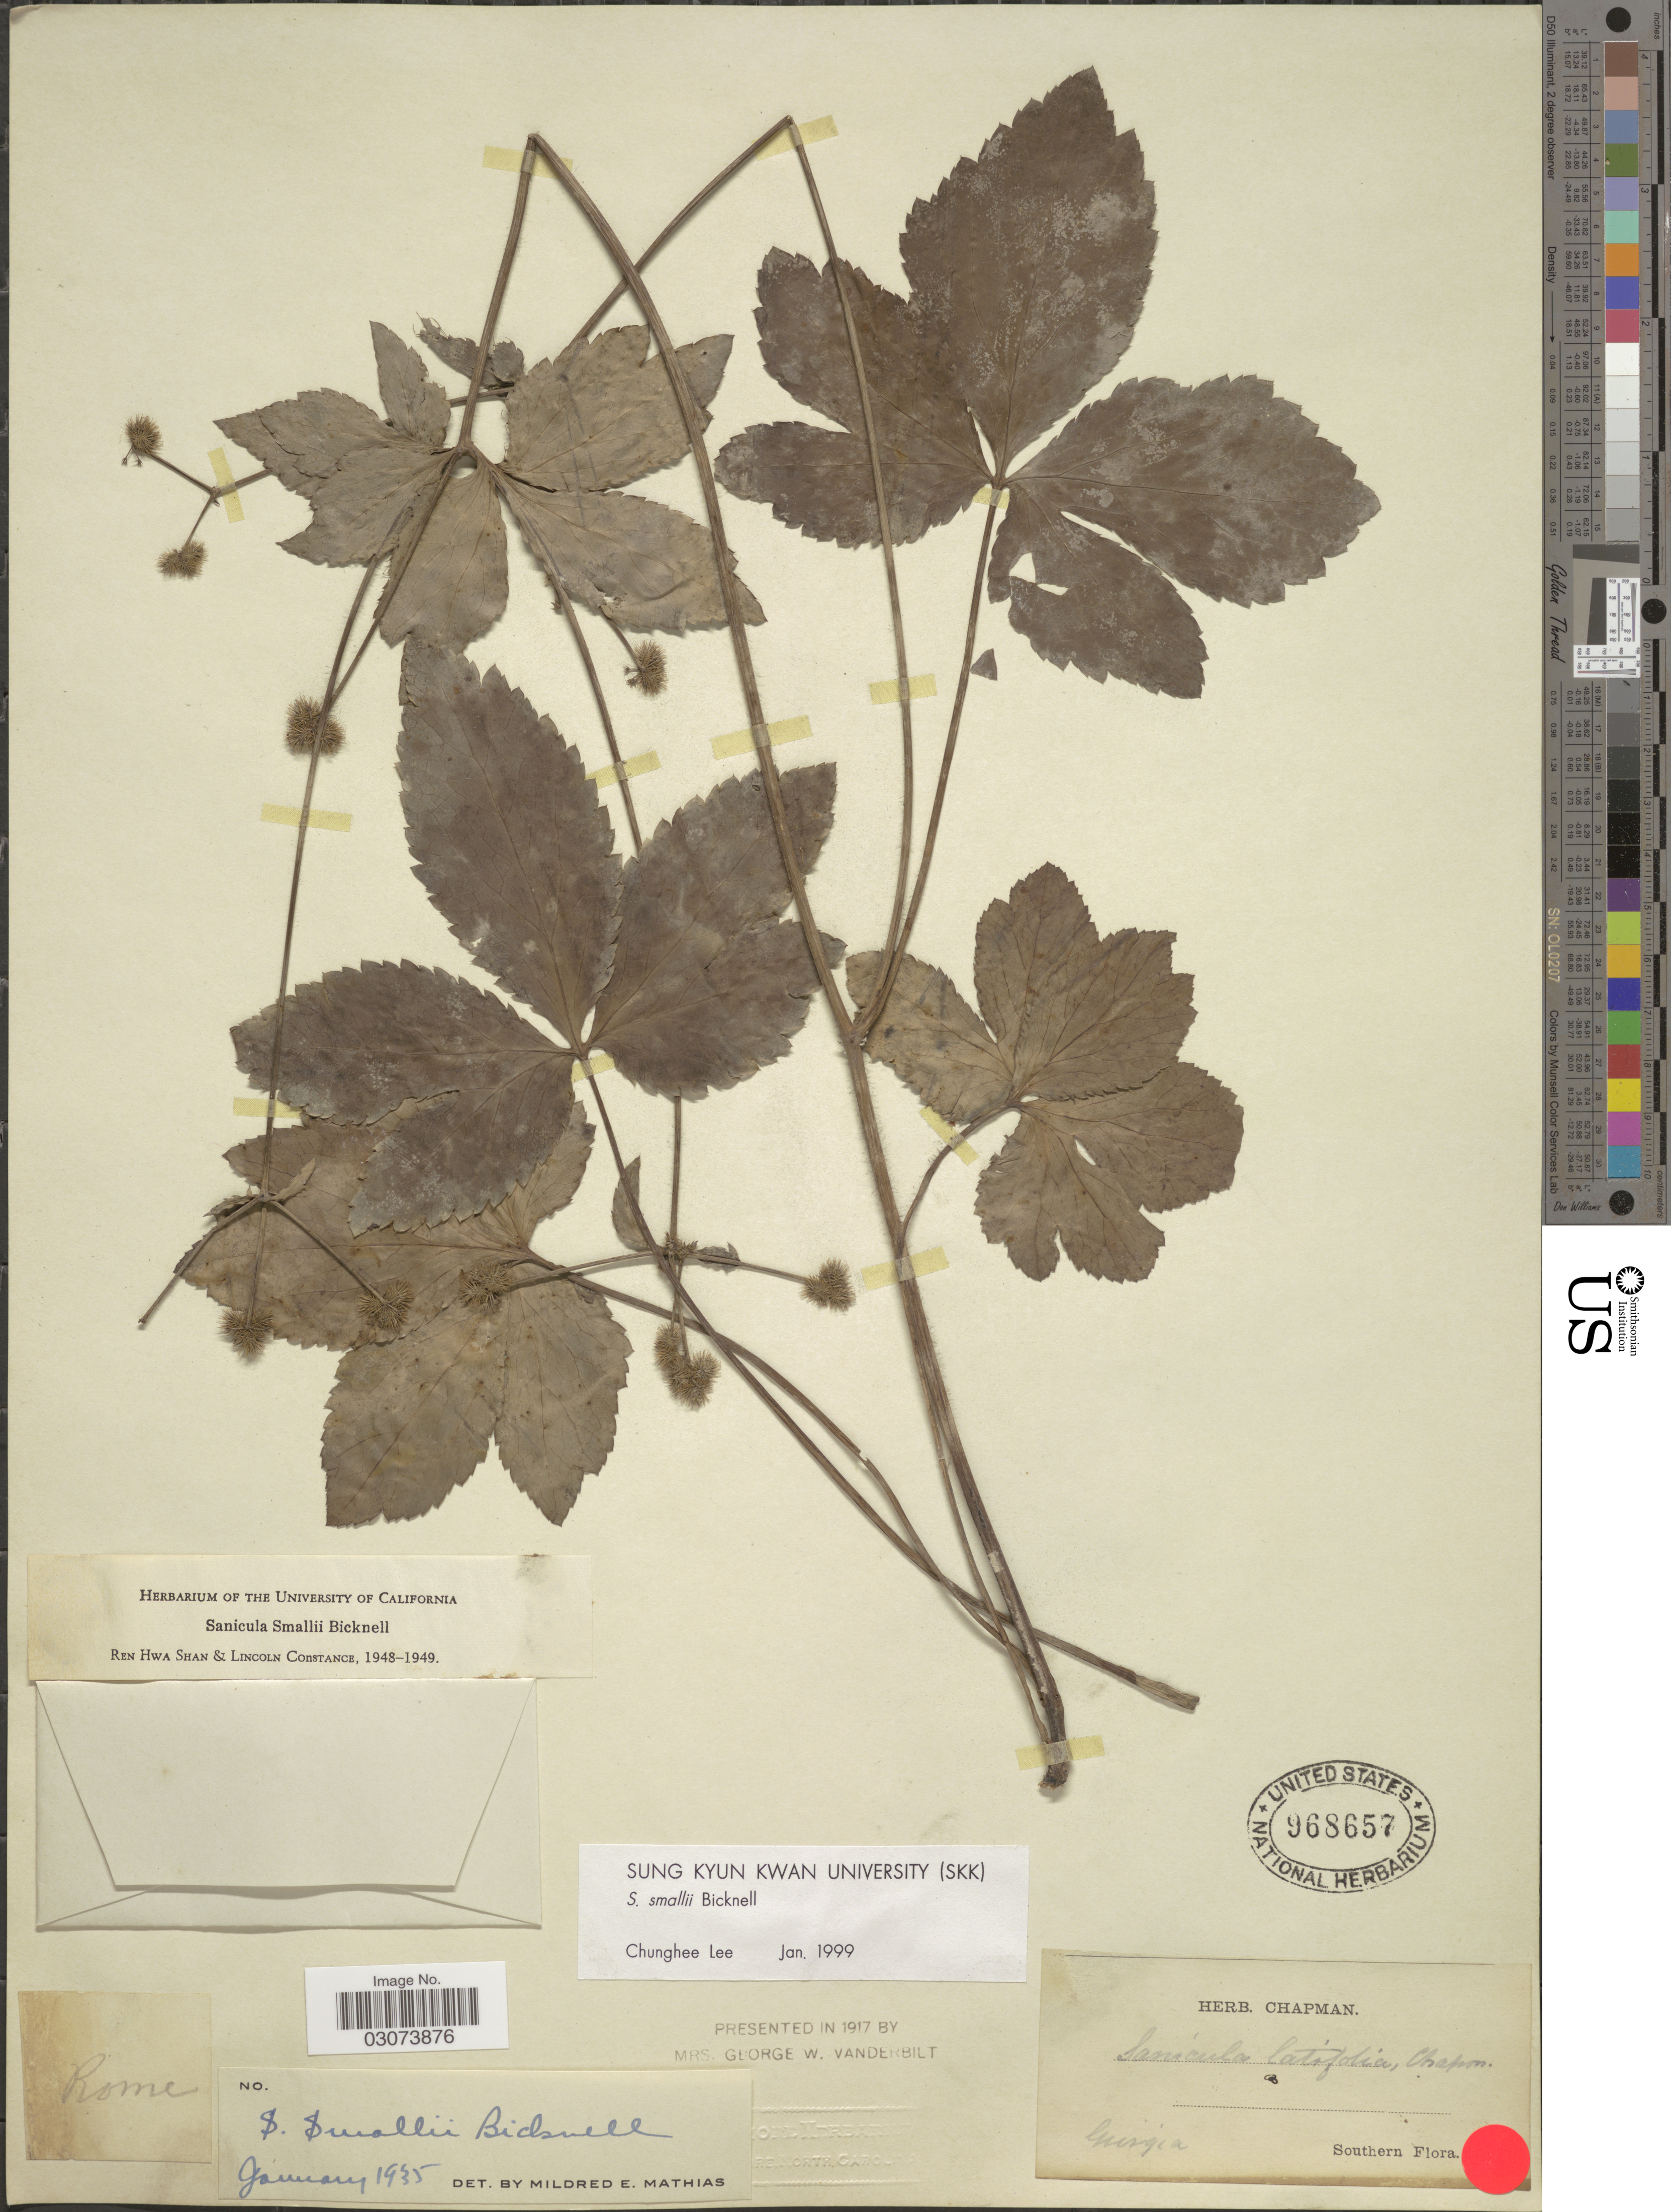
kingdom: Plantae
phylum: Tracheophyta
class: Magnoliopsida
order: Apiales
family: Apiaceae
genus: Sanicula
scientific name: Sanicula smallii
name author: E.P. Bicknell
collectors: ex herb. Chapman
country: United States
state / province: Georgia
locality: Southern. Rome [unsure placement].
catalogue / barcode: US 968657